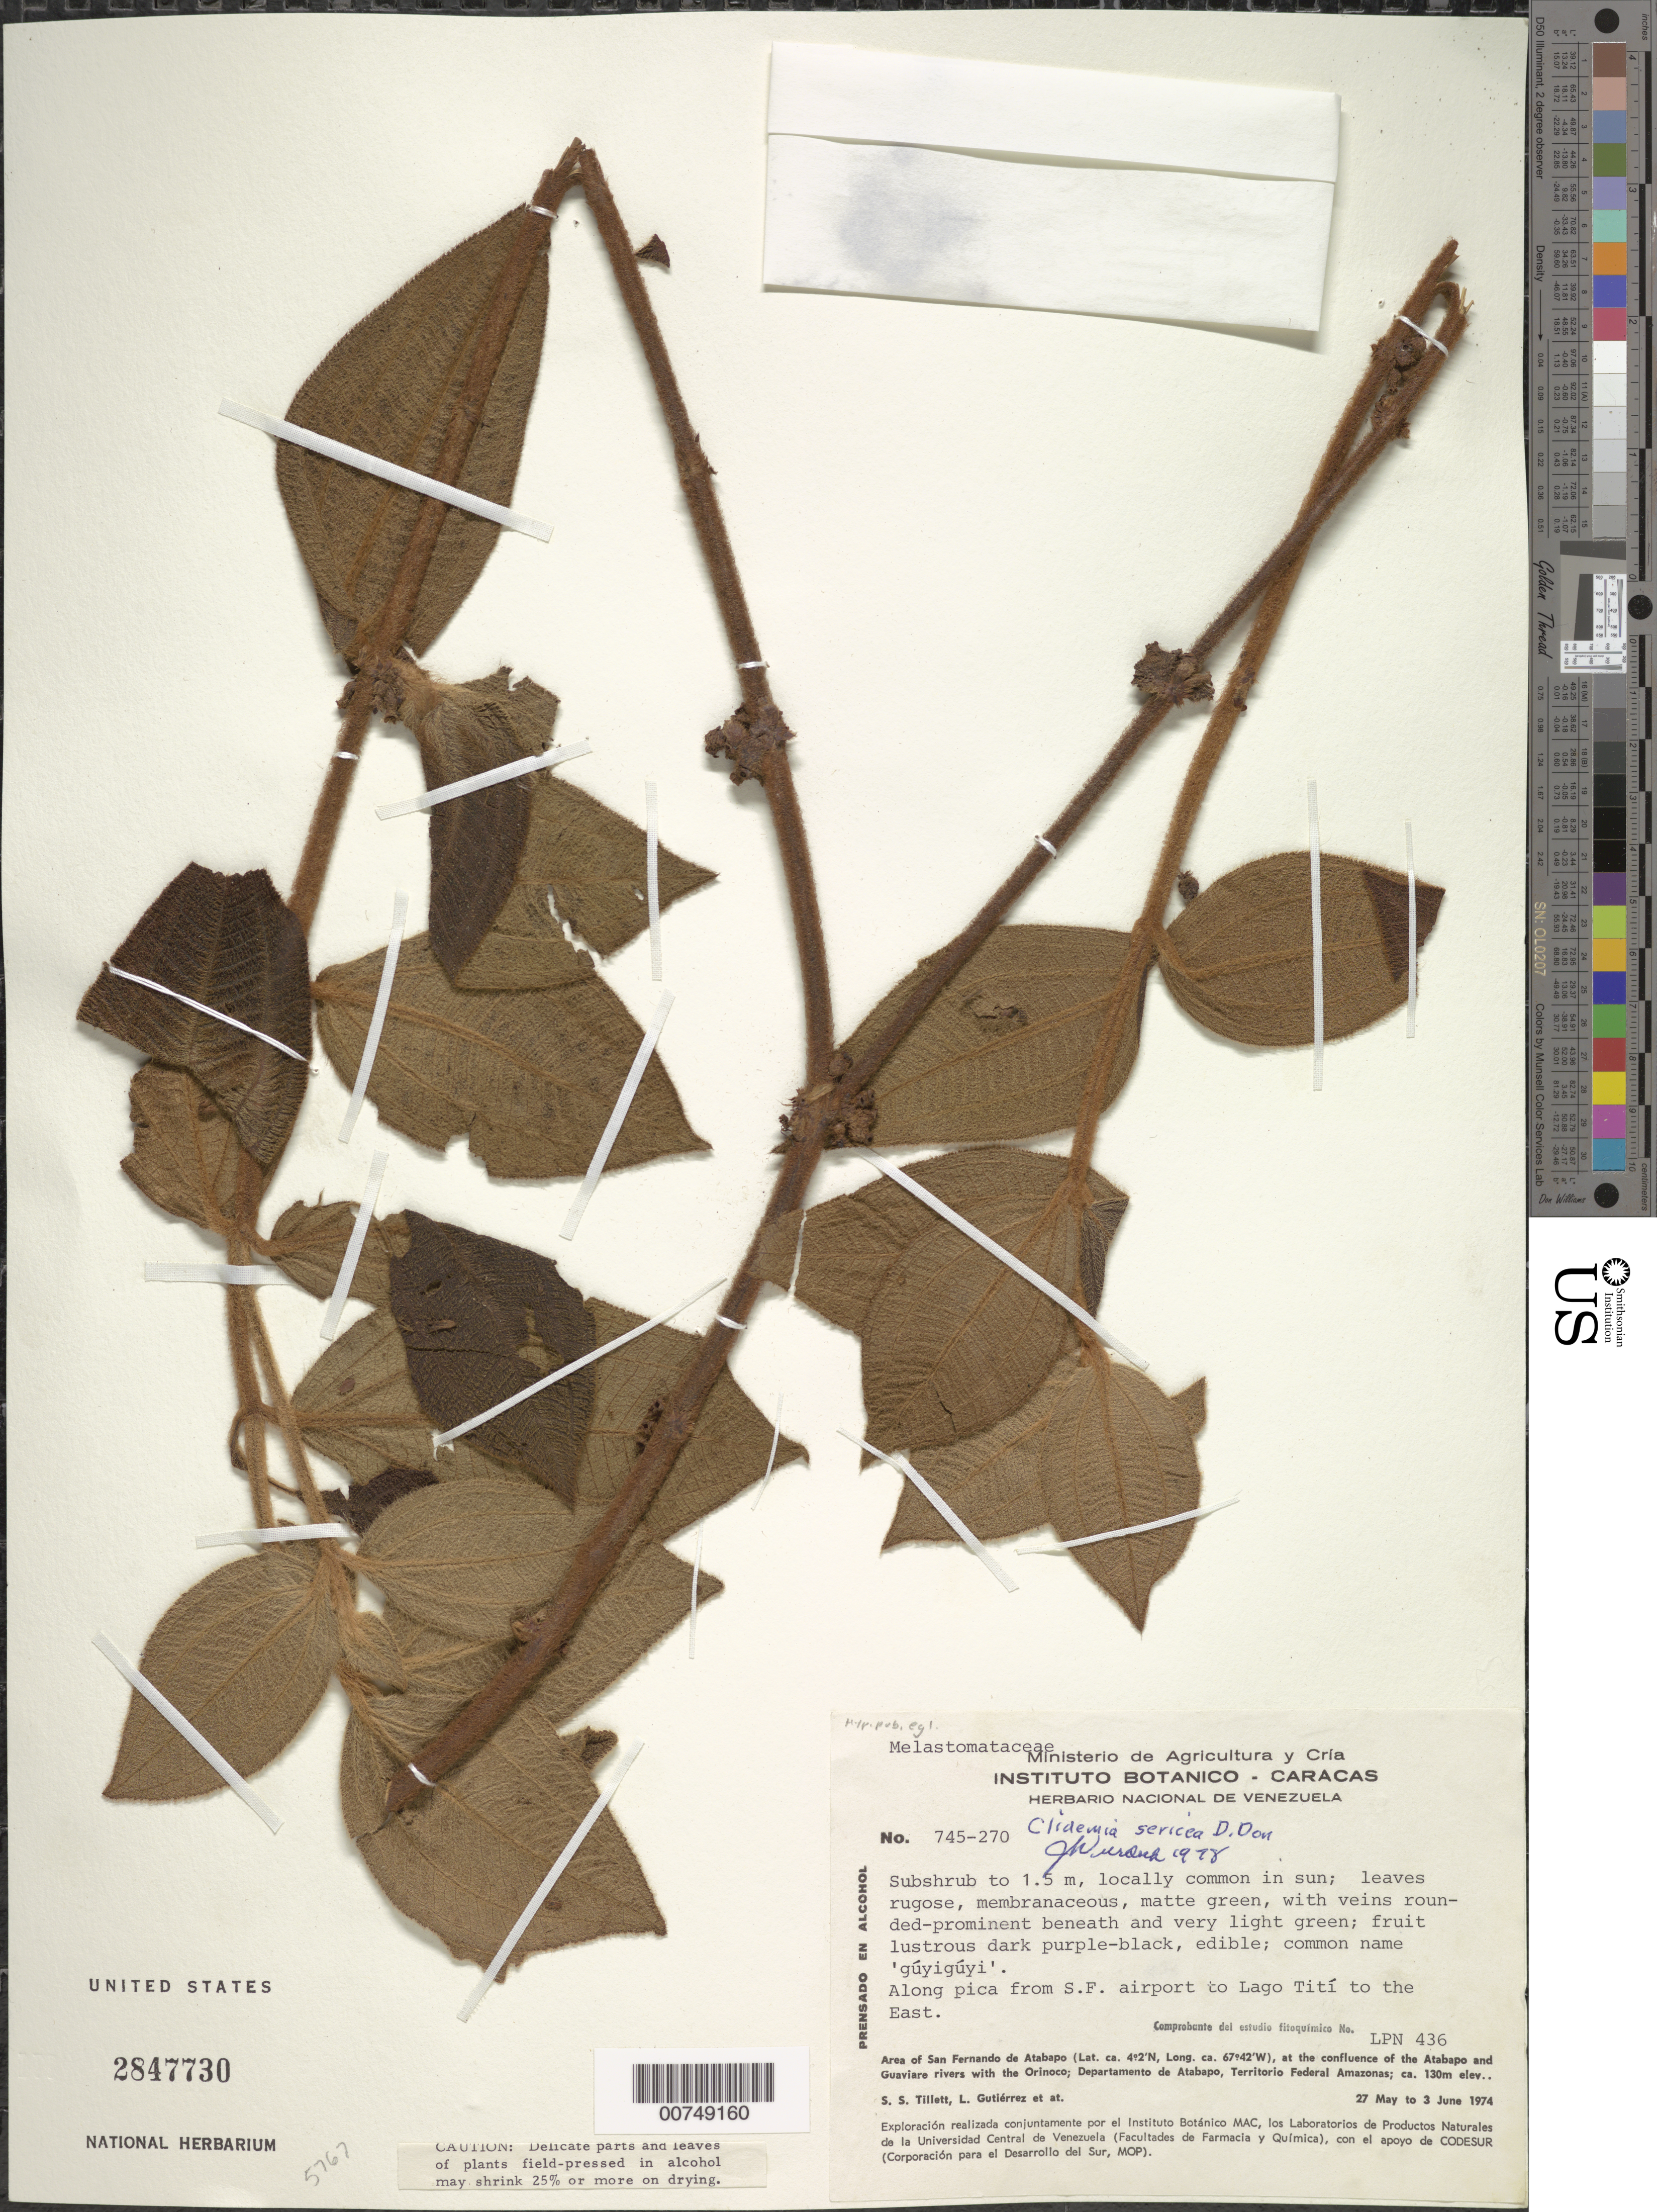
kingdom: Plantae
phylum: Tracheophyta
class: Magnoliopsida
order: Myrtales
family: Melastomataceae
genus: Clidemia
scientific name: Clidemia sericea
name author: D. Don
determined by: Wurdack, John J., (US), US (UNITED STATES)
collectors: S. S. Tillett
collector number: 745 27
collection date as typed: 27-May-74 to 3-Jun-74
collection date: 1974-05-27/1974-06-03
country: Venezuela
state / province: Amazonas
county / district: Atabapo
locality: San Fernando de Atabapo, at confl of Atabapo and Guaviare rivers with the Orinoco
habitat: Along pica from SF airport to Lago Titi to the East; in sun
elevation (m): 130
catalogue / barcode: US 2847730